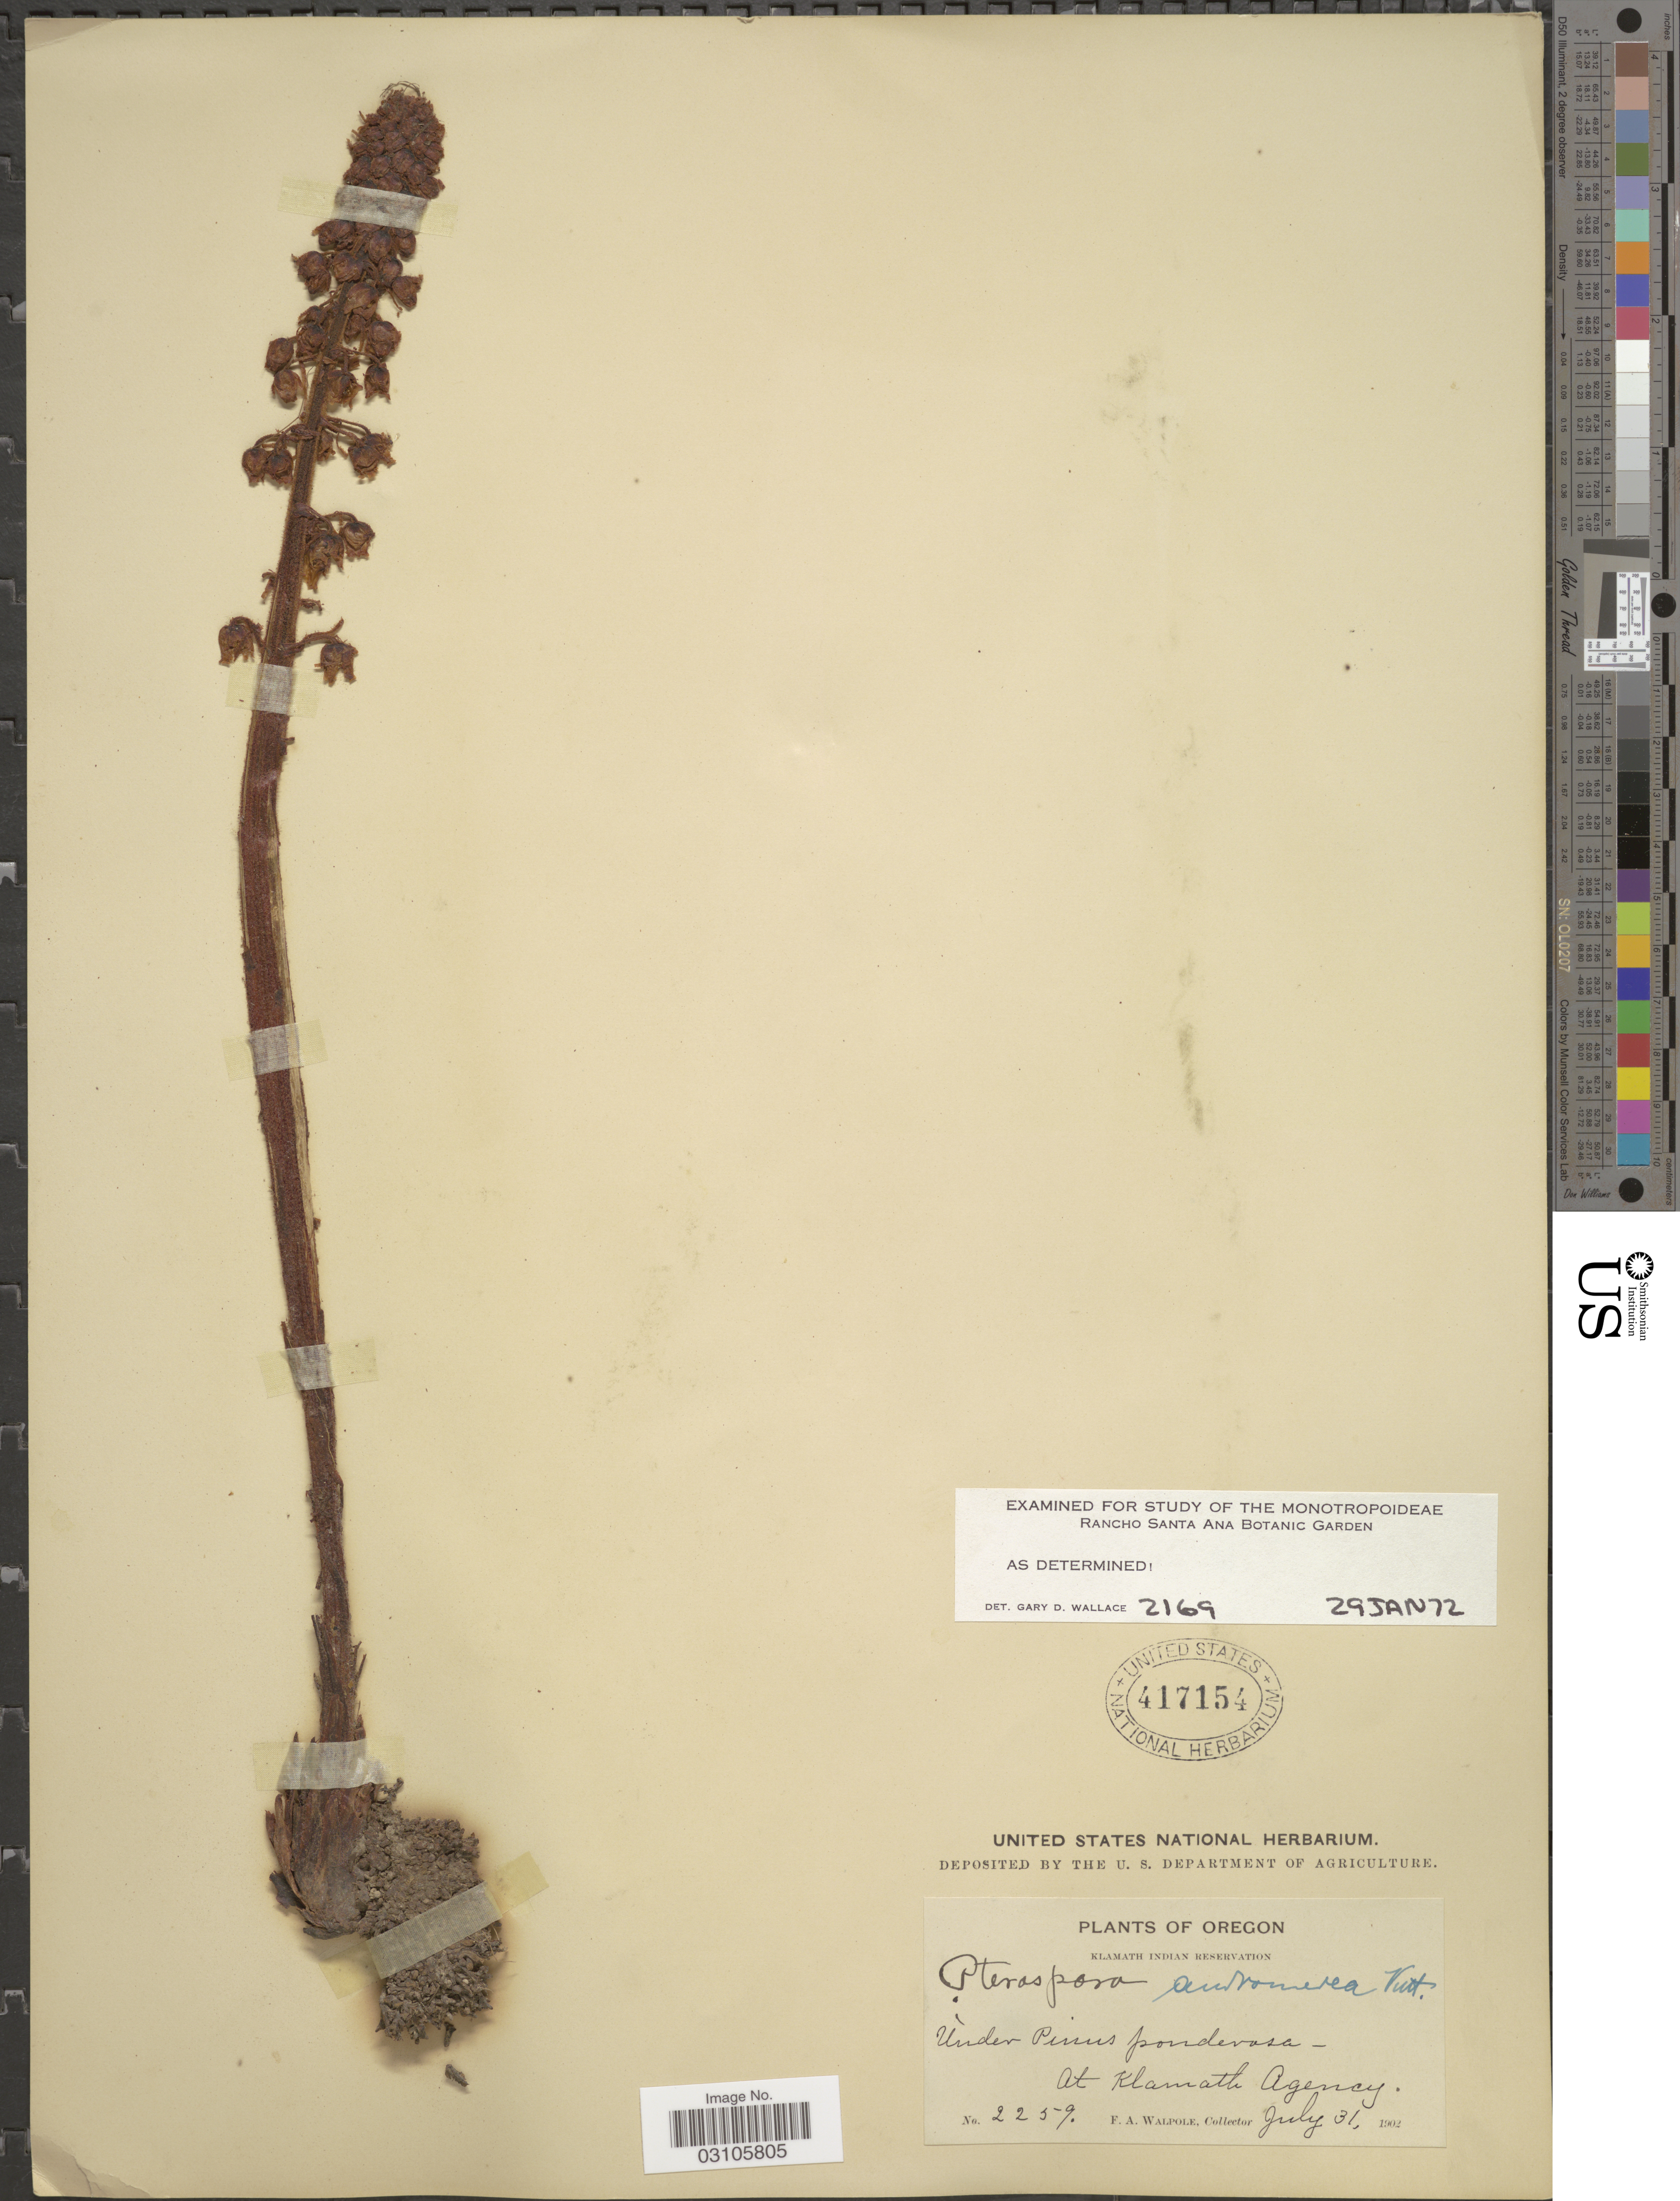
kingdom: Plantae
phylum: Tracheophyta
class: Magnoliopsida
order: Ericales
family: Ericaceae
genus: Pterospora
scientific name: Pterospora andromedea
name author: Nutt.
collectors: F. Walpole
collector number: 2259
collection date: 1902-07-31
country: United States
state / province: Oregon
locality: Klamath Indian Reservation. At Klamath Agency.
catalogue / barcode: US 417154